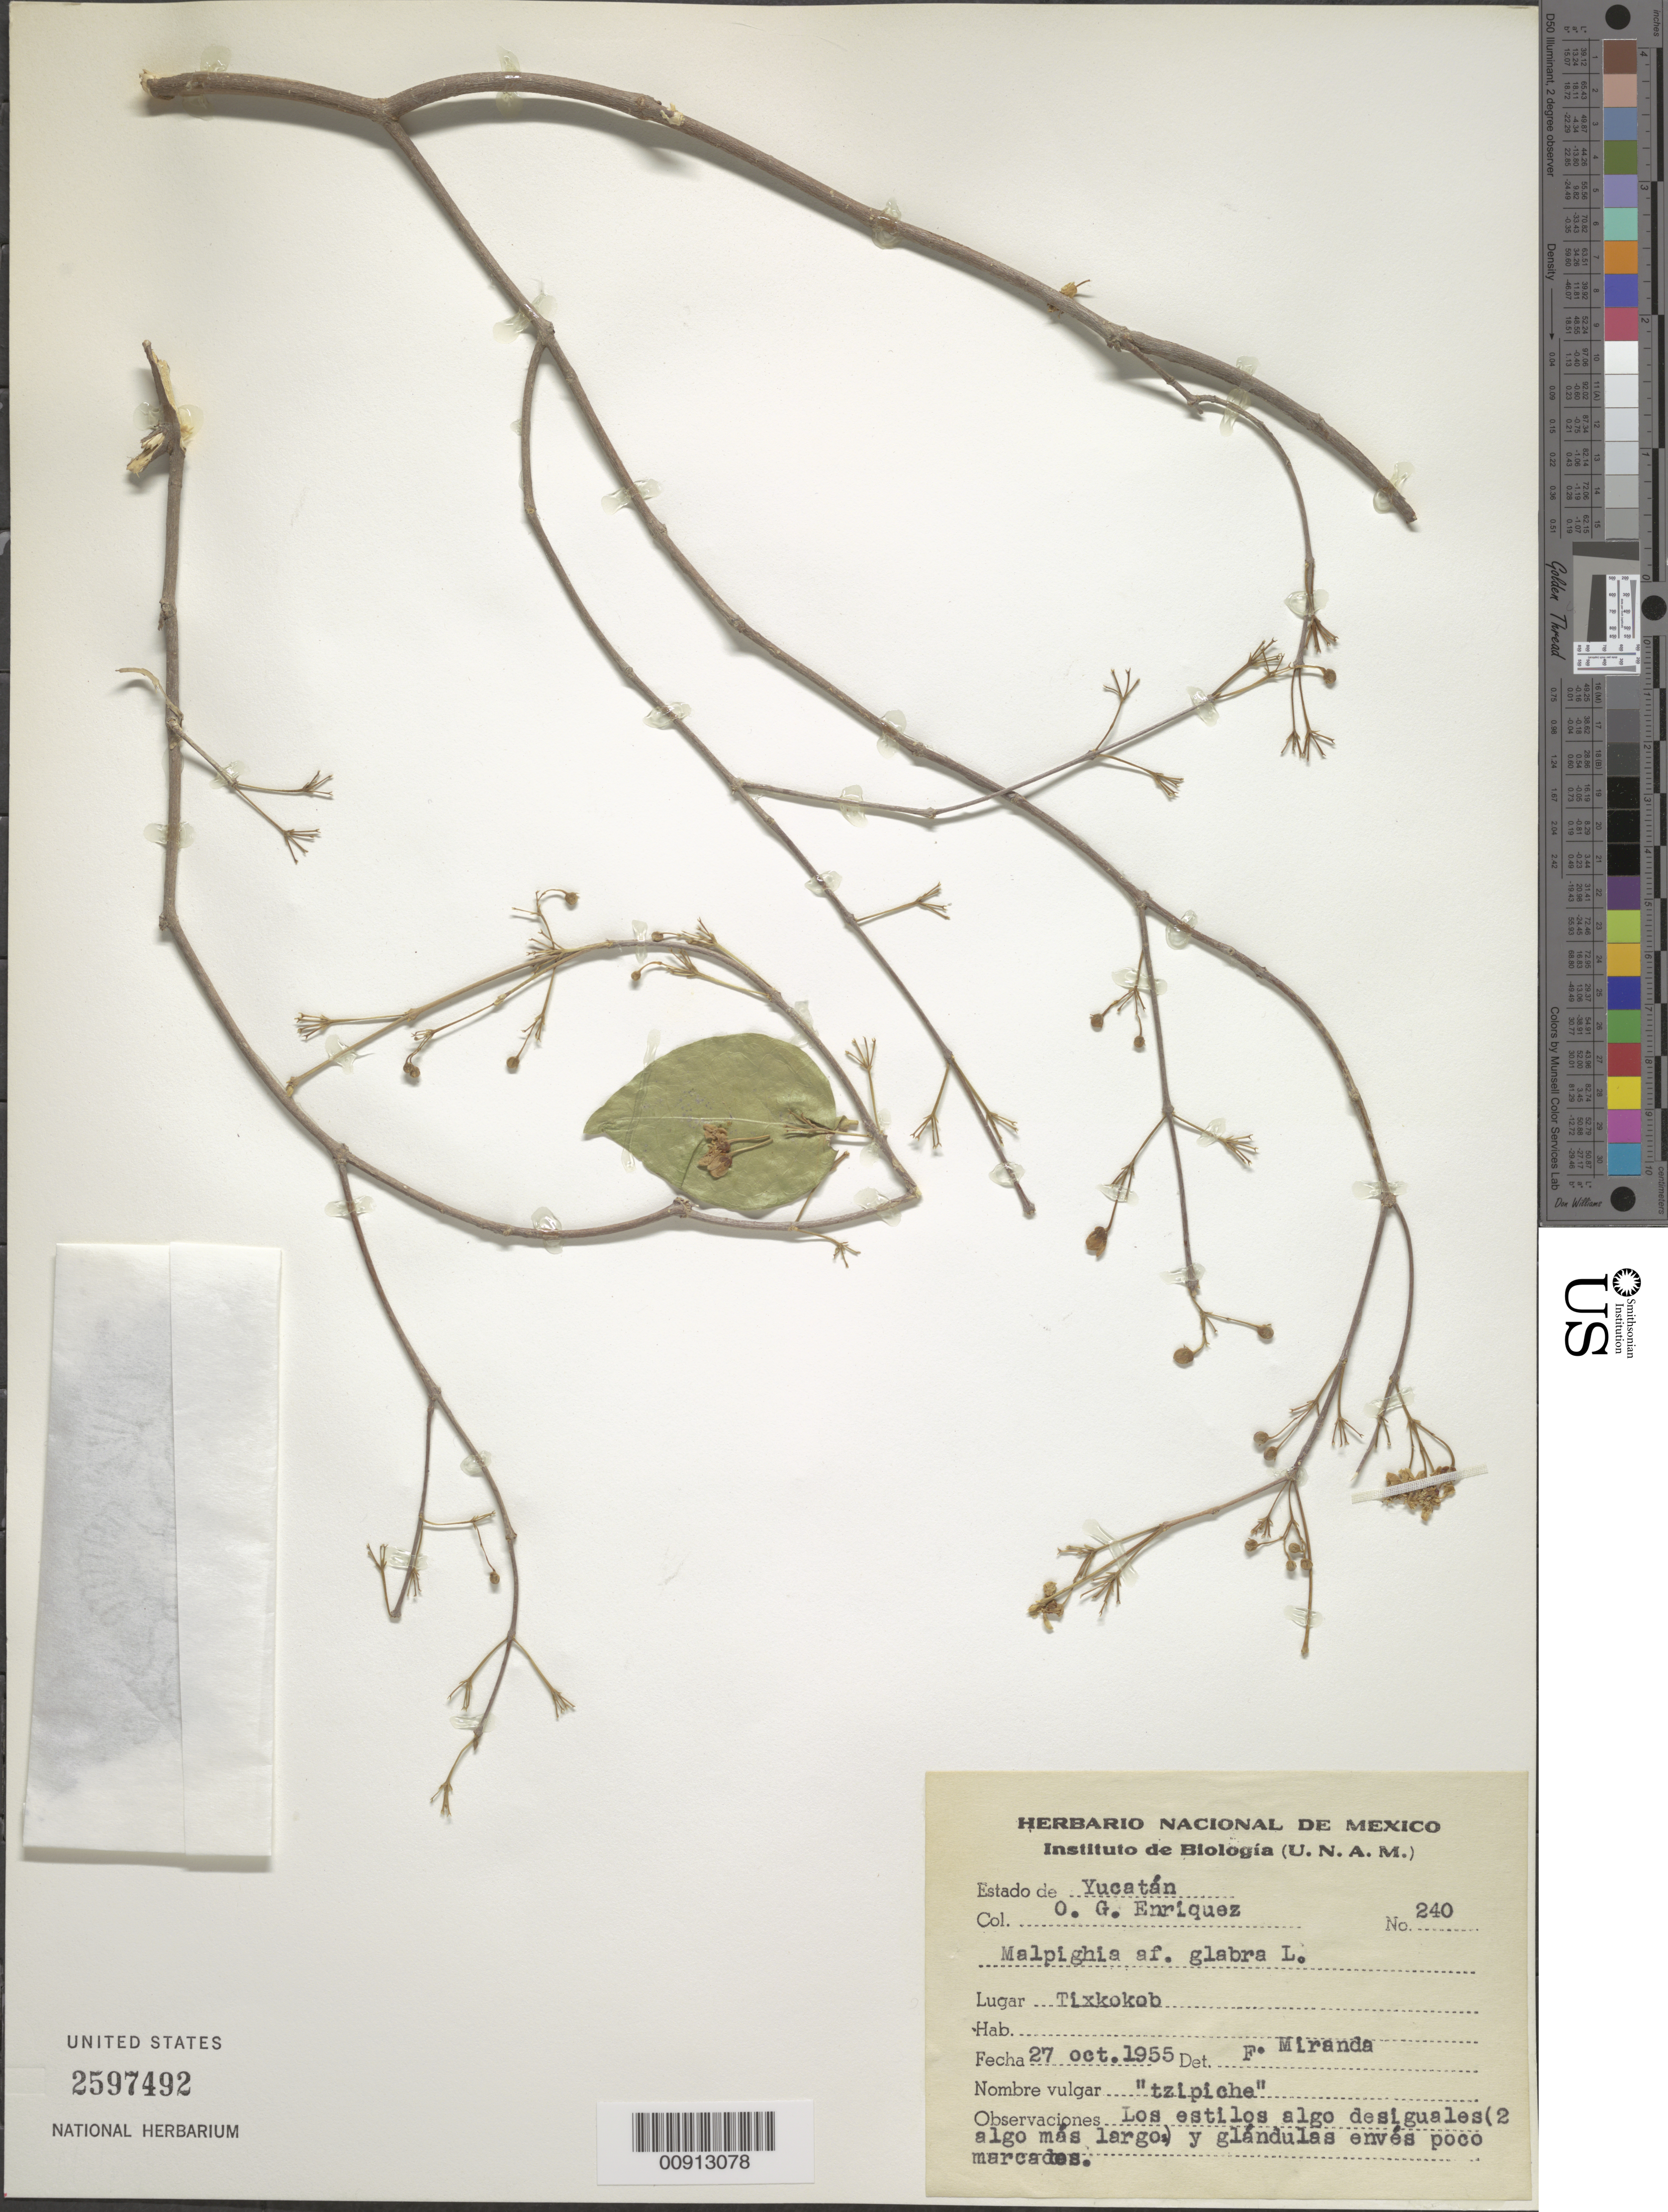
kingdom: Plantae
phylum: Tracheophyta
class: Magnoliopsida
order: Malpighiales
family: Malpighiaceae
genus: Malpighia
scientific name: Malpighia glabra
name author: L.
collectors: O. Enriquez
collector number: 240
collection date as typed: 27 Oct 1955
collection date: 1955-10-27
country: Mexico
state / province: Yucatán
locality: Tixkokob, Yucatán.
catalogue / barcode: US 2597492